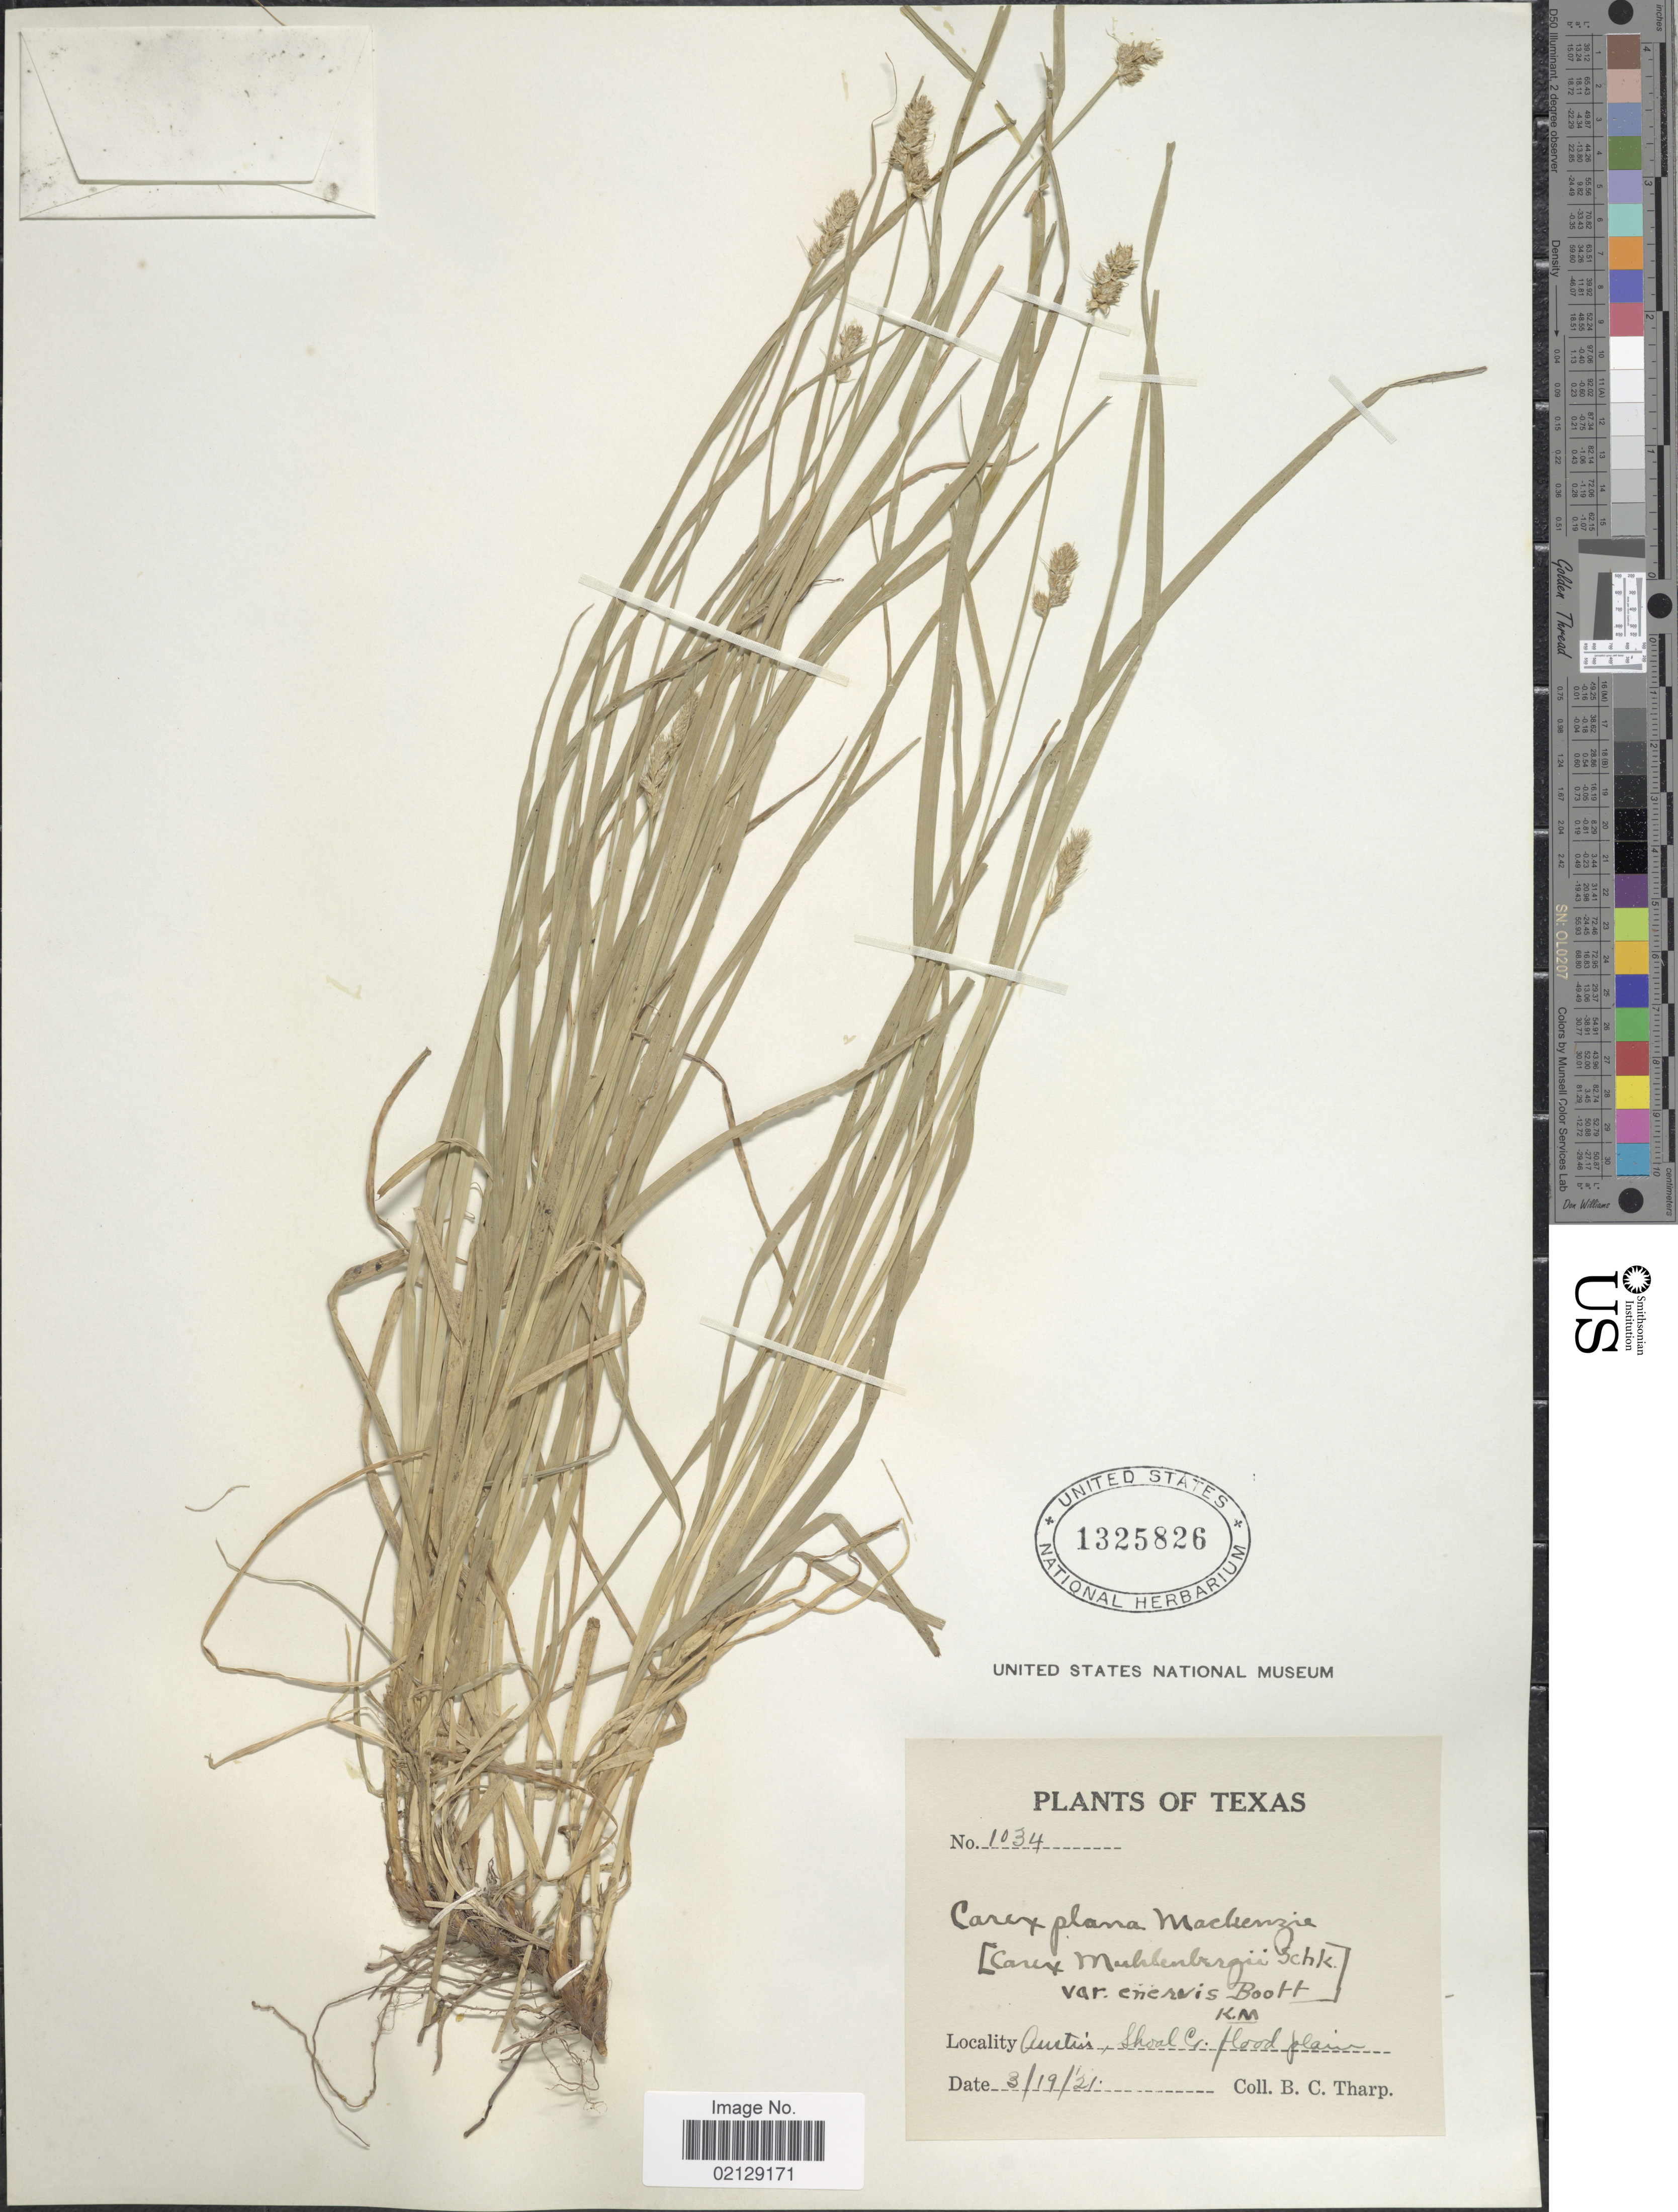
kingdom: Plantae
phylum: Tracheophyta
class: Liliopsida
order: Poales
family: Cyperaceae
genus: Carex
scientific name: Carex muehlenbergii var. enervis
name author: Boott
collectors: B. C. Tharp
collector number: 1034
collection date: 1921-03-19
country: United States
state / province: Texas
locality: Austin, Shoal Cr., flood plain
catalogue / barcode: US 1325826